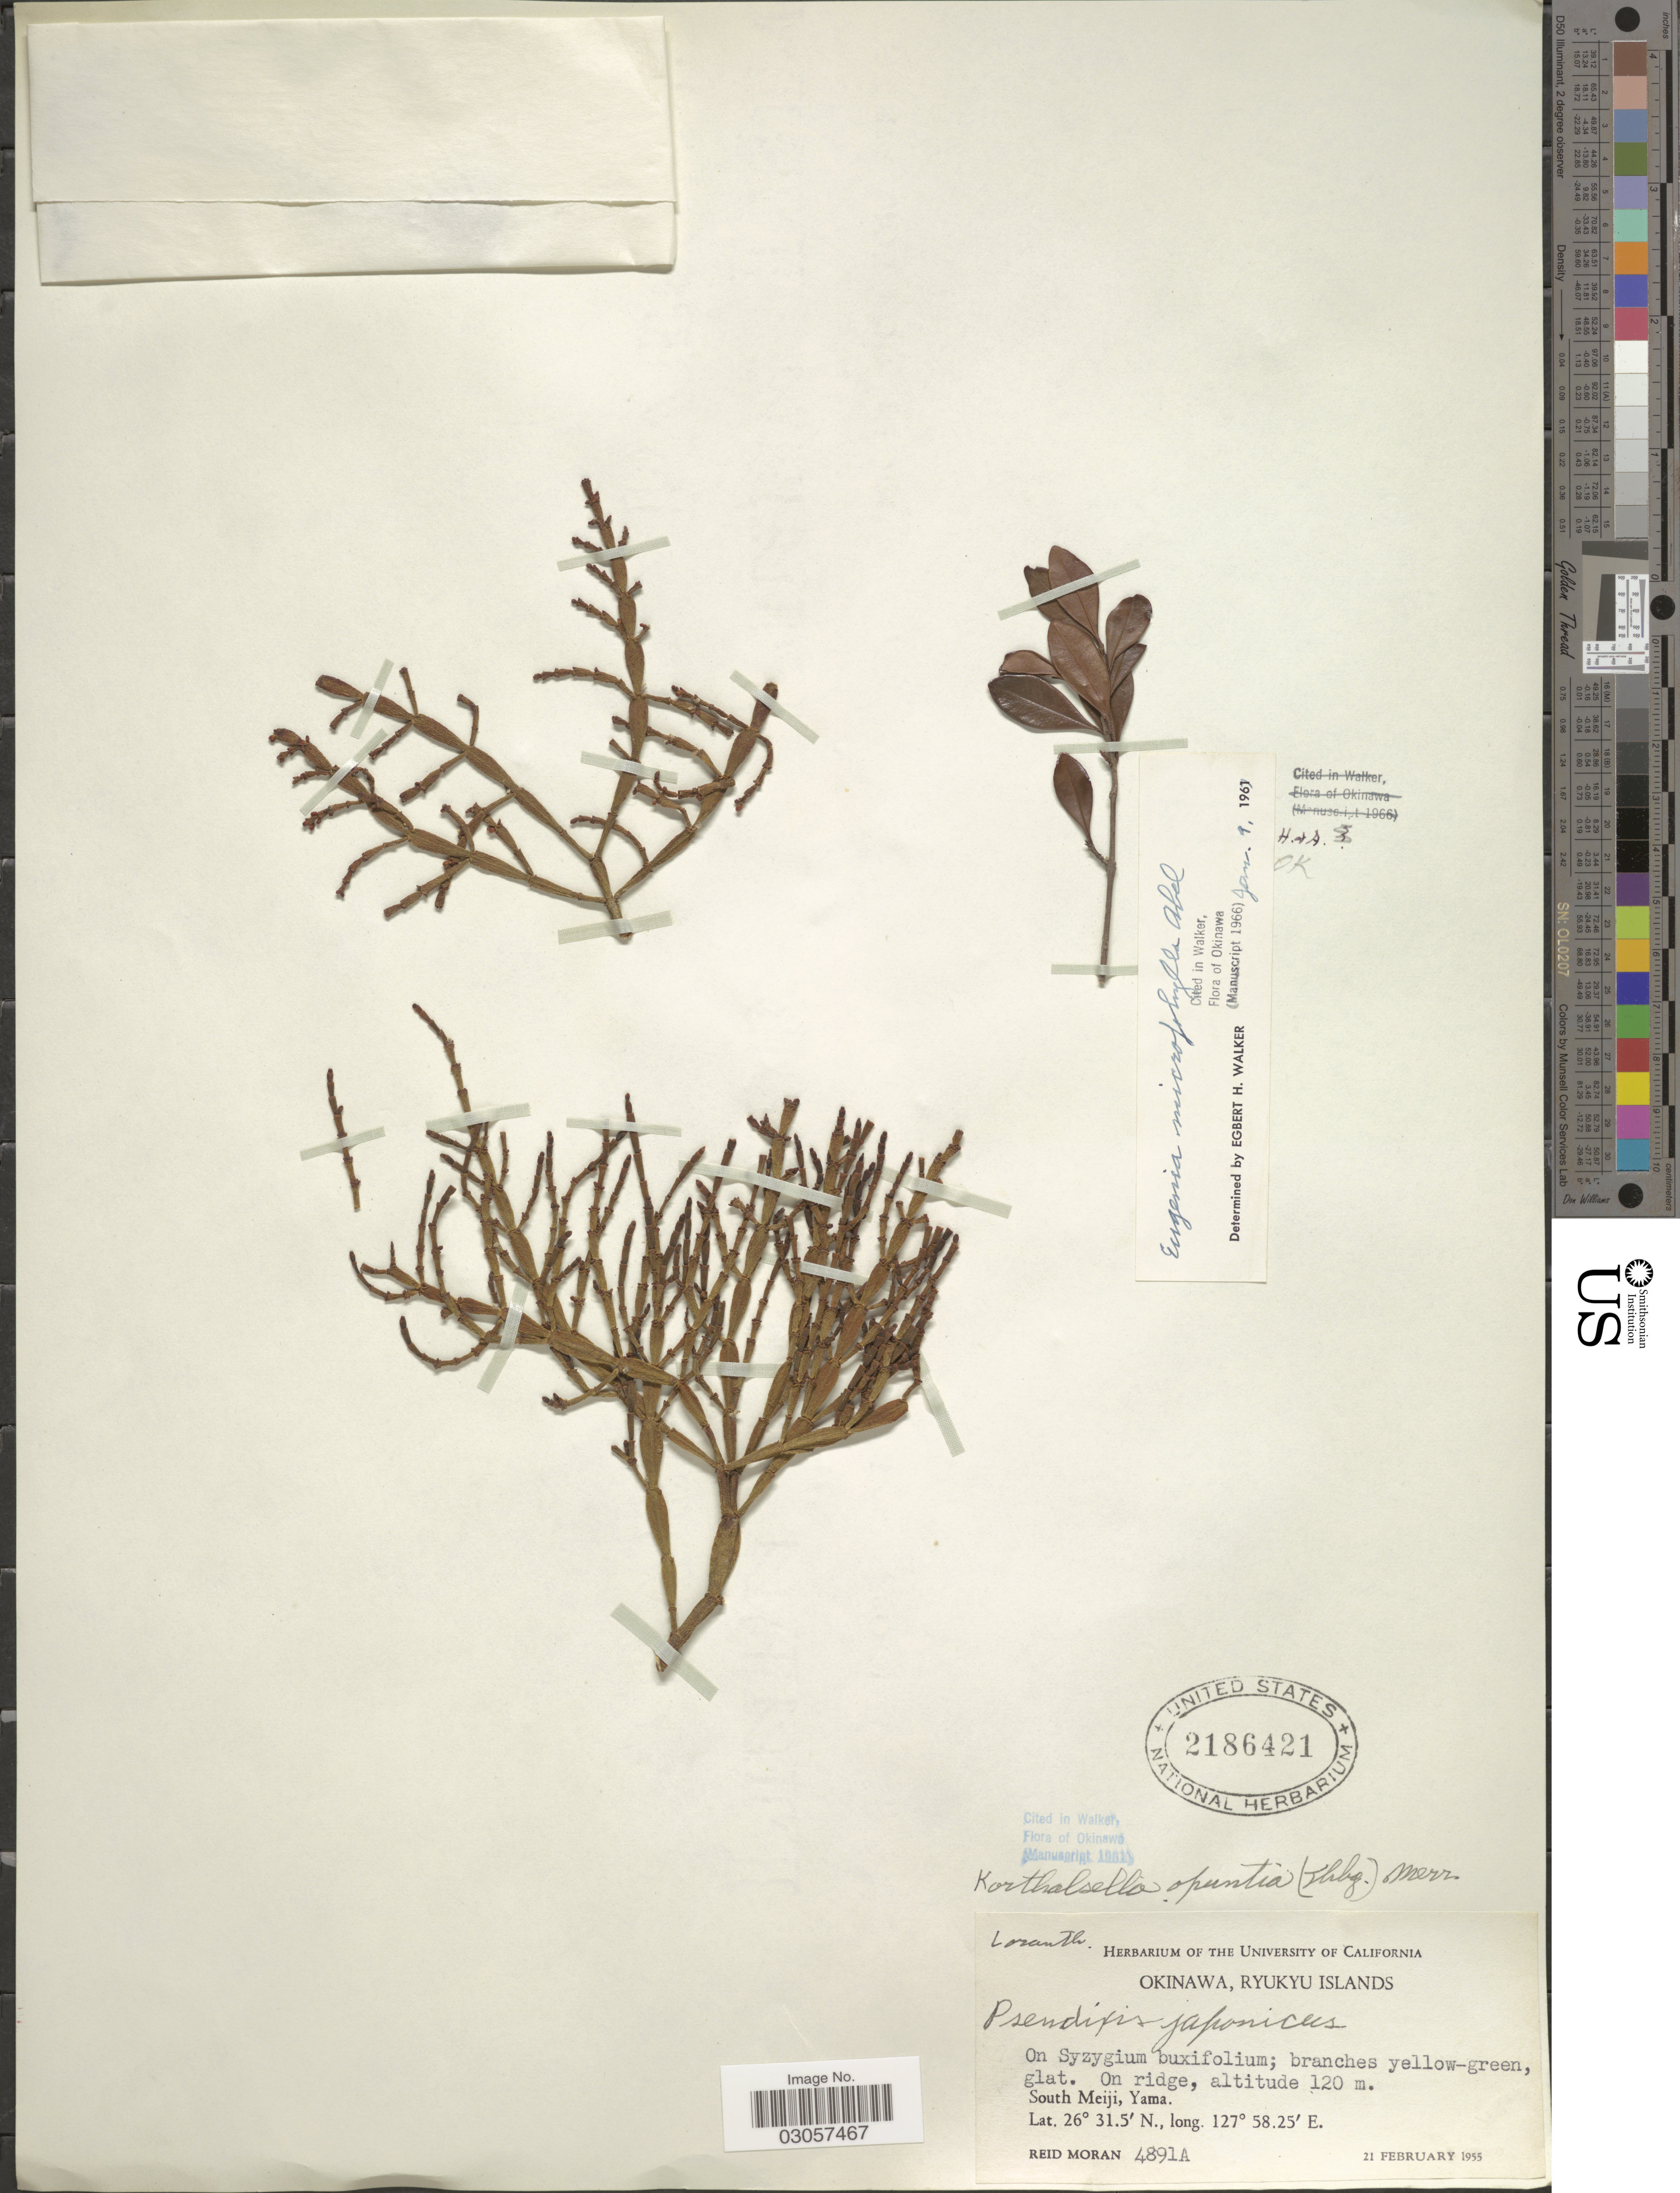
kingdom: Plantae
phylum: Tracheophyta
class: Magnoliopsida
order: Myrtales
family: Myrtaceae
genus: Syzygium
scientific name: Syzygium buxifolium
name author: Hook. & Arn.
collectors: R. Moran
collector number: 4891A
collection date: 1955-02-21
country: Japan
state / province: Okinawa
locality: Okinawa, Ryukyu Islands, South Meiji, Yama.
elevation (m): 120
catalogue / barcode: US 2186421